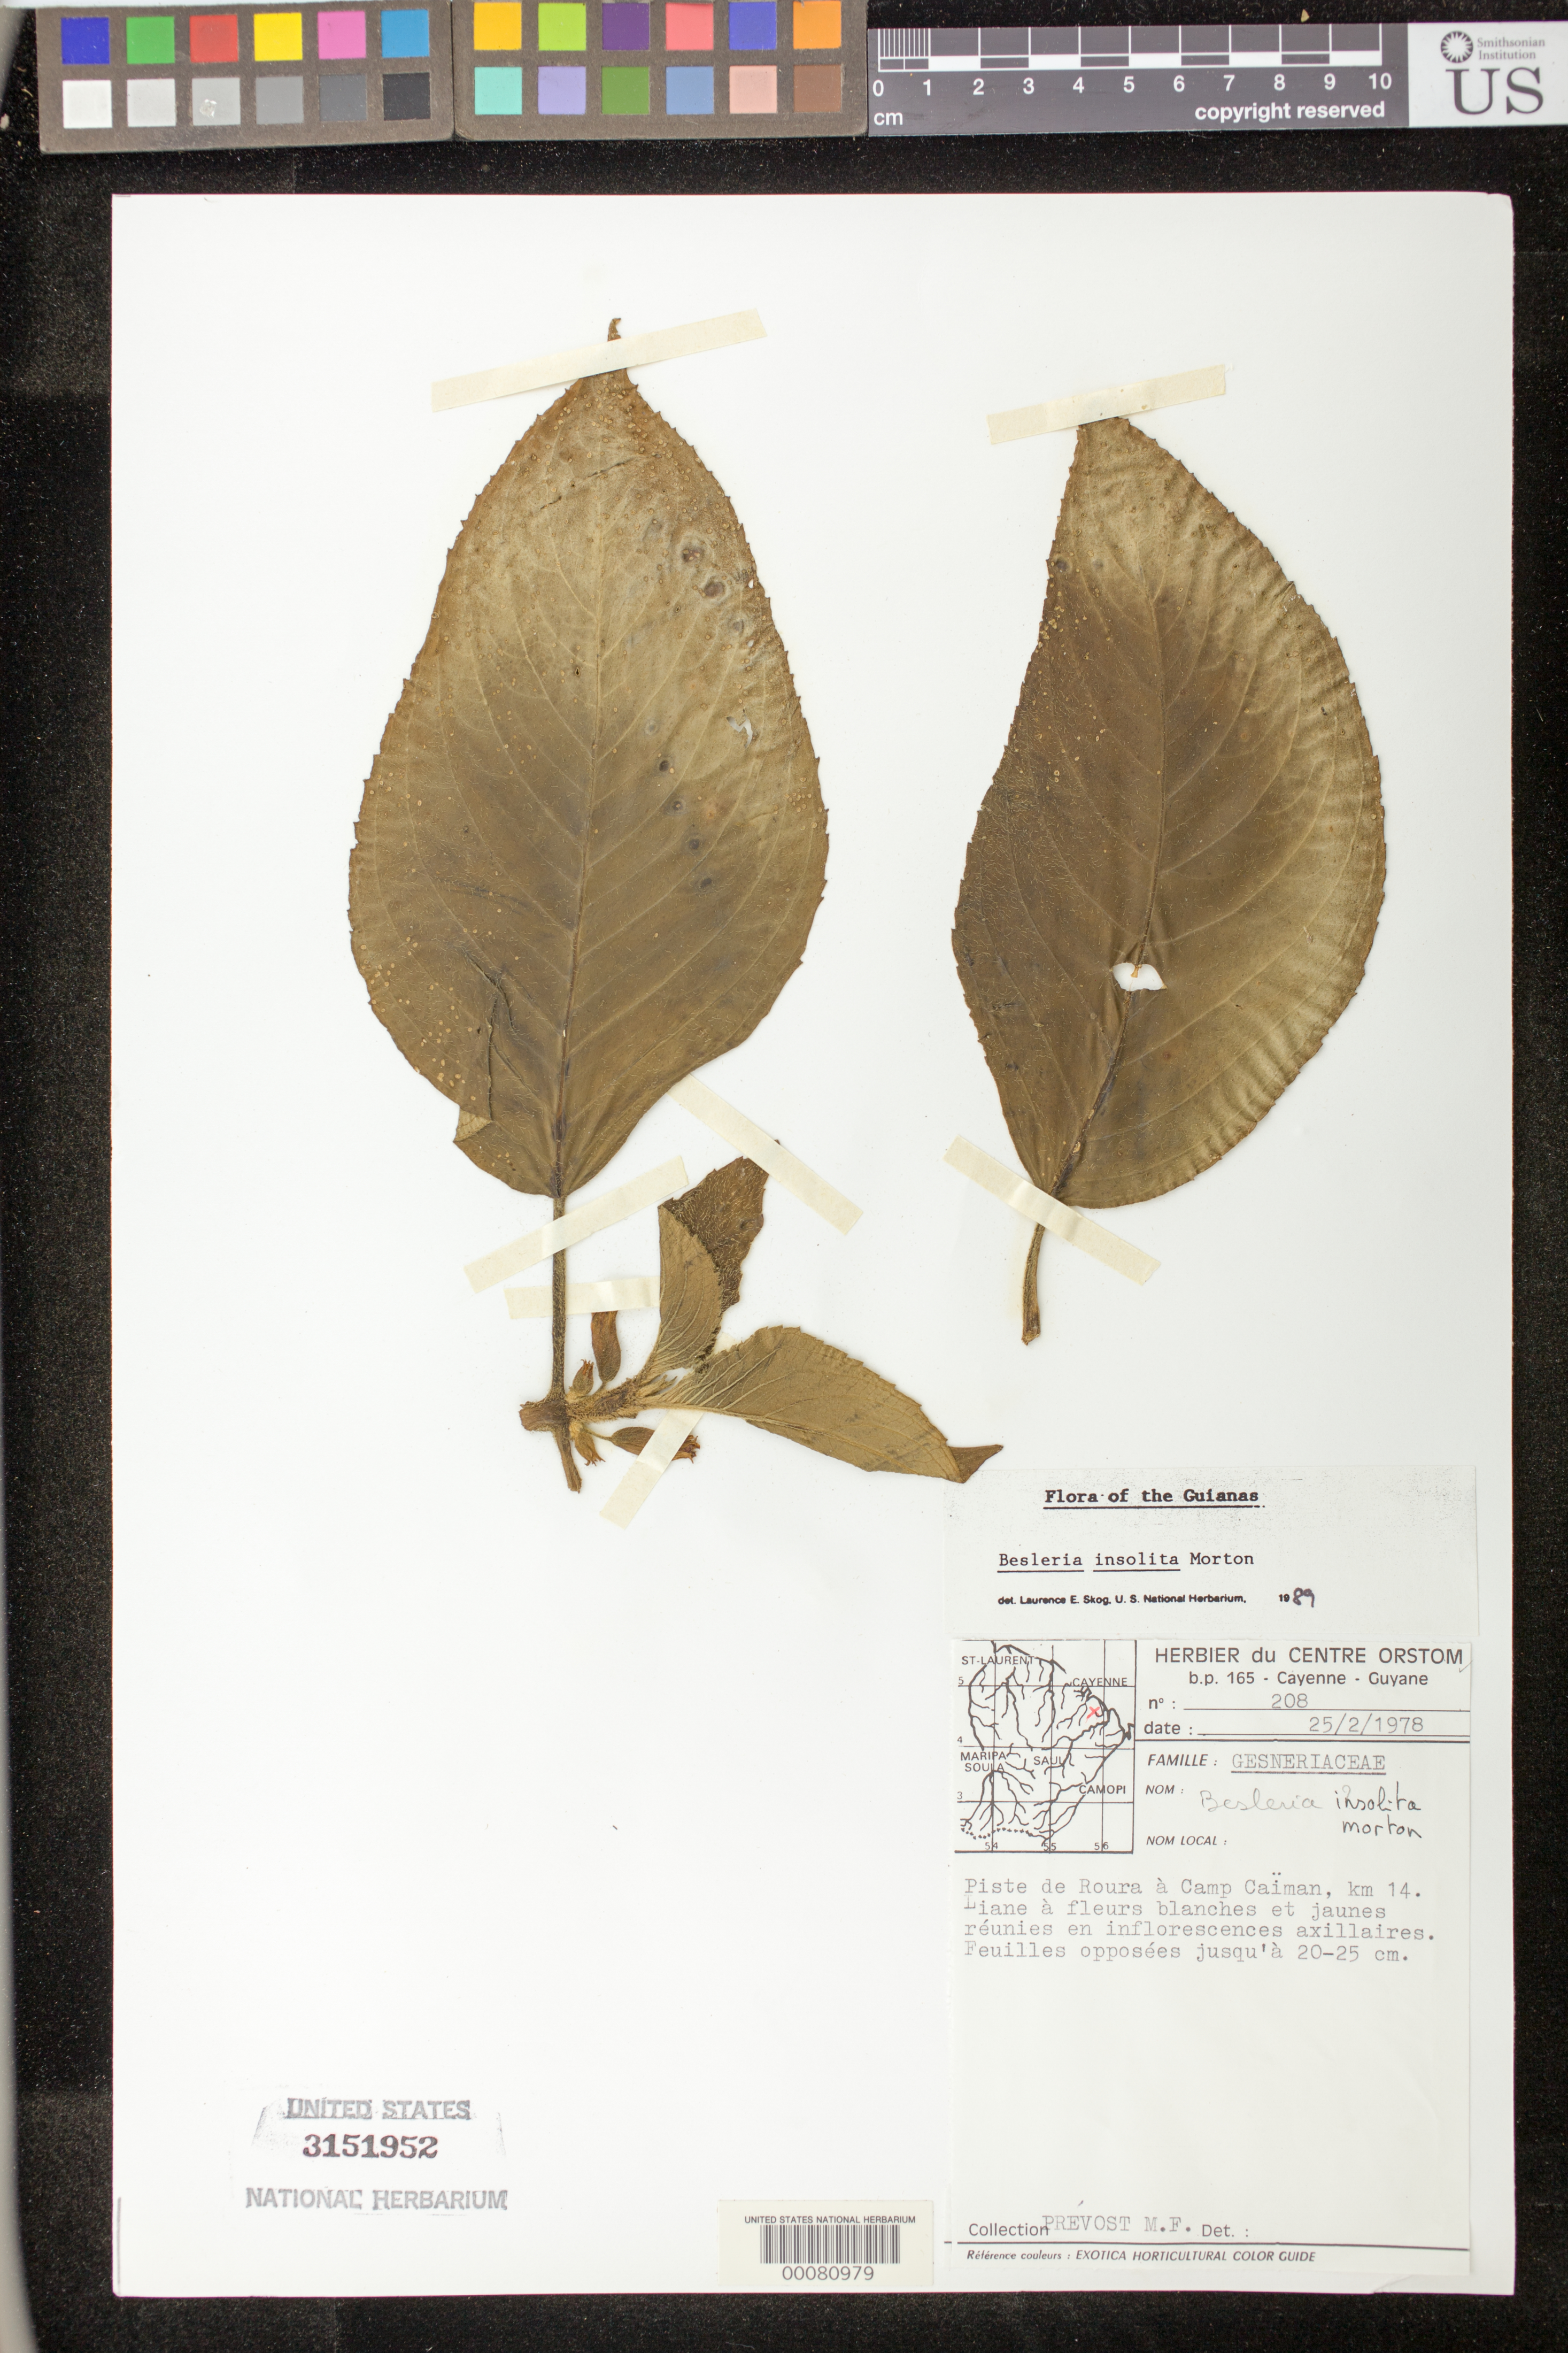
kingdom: Plantae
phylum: Tracheophyta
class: Magnoliopsida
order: Lamiales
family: Gesneriaceae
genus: Besleria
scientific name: Besleria insolita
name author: C.V. Morton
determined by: Skog, Laurence E.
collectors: M.-F. Prévost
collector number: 208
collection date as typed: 25 Feb 1978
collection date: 1978-02-25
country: French Guiana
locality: Piste de Roura à Camp Caïman, km 14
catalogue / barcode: US 3151952